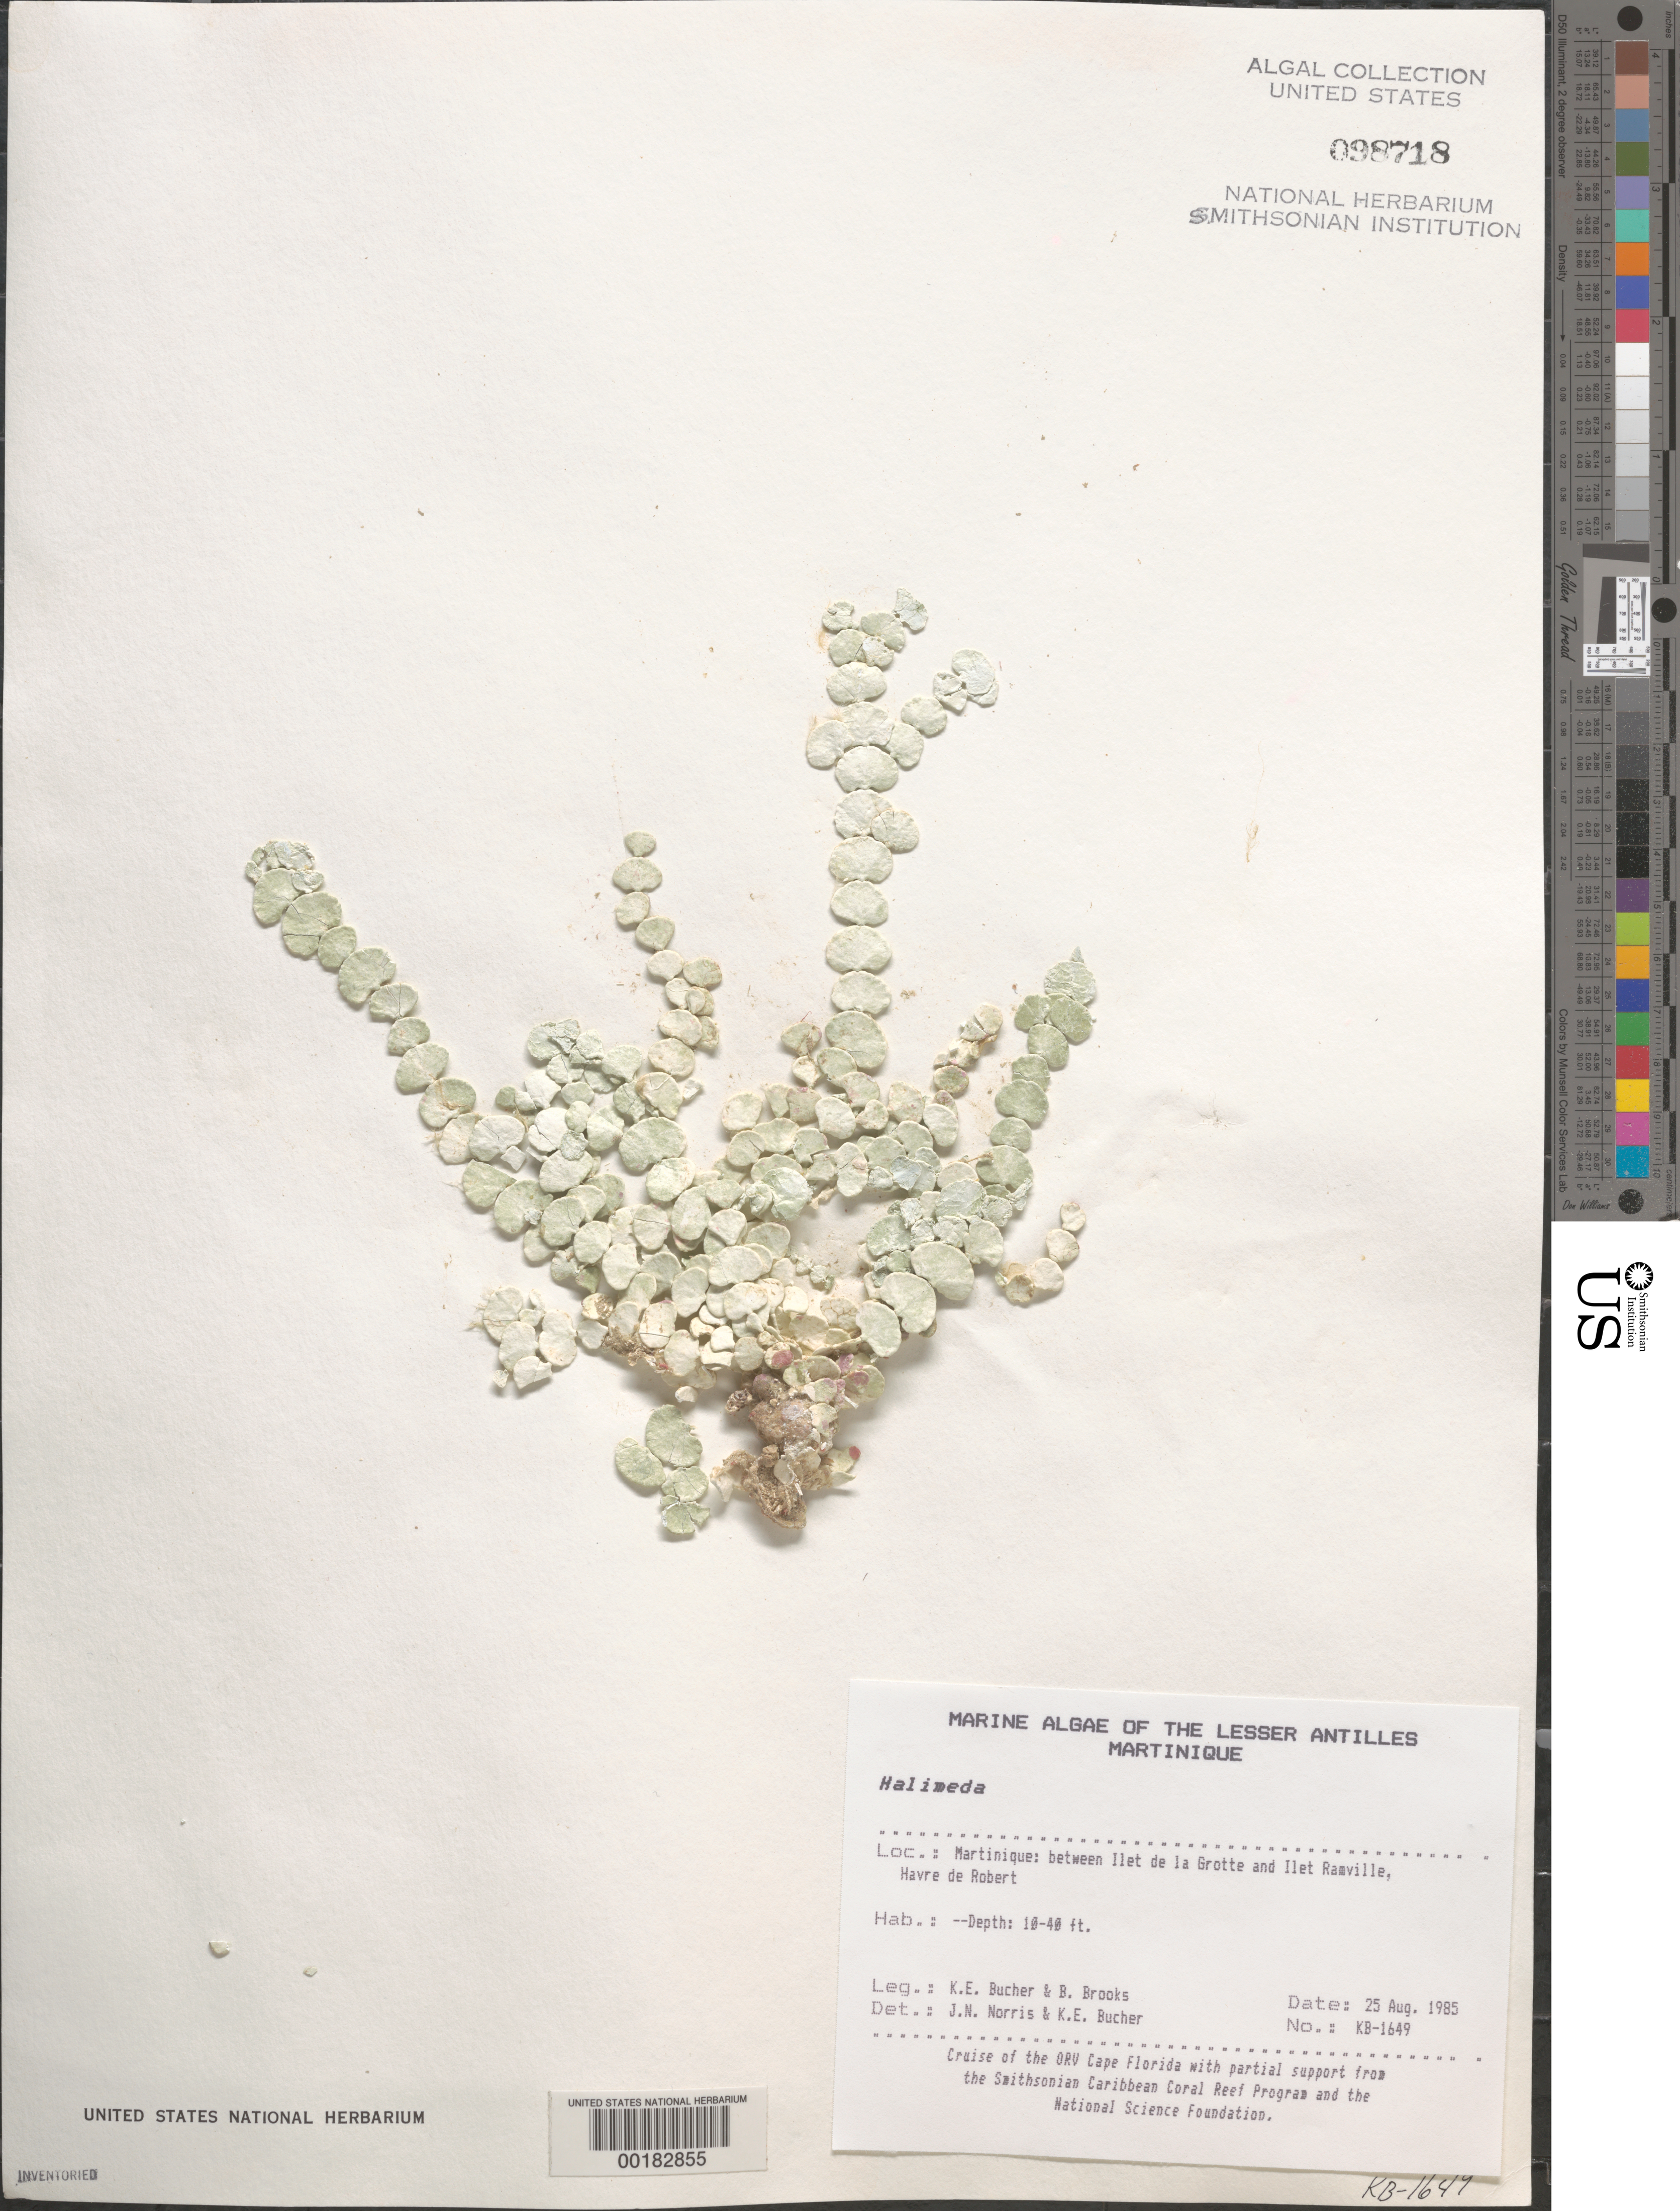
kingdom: Plantae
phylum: Chlorophyta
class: Ulvophyceae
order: Bryopsidales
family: Halimedaceae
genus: Halimeda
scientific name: Halimeda sp.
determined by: Norris, J. N.; Bucher, K. E.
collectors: K. E. Bucher & B. Brooks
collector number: KB-1649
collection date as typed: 25 Aug 1985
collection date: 1985-08-25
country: Martinique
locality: Between Ilet de la Grotte and Ilet de Ramville, Havre du Robert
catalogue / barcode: US 98718